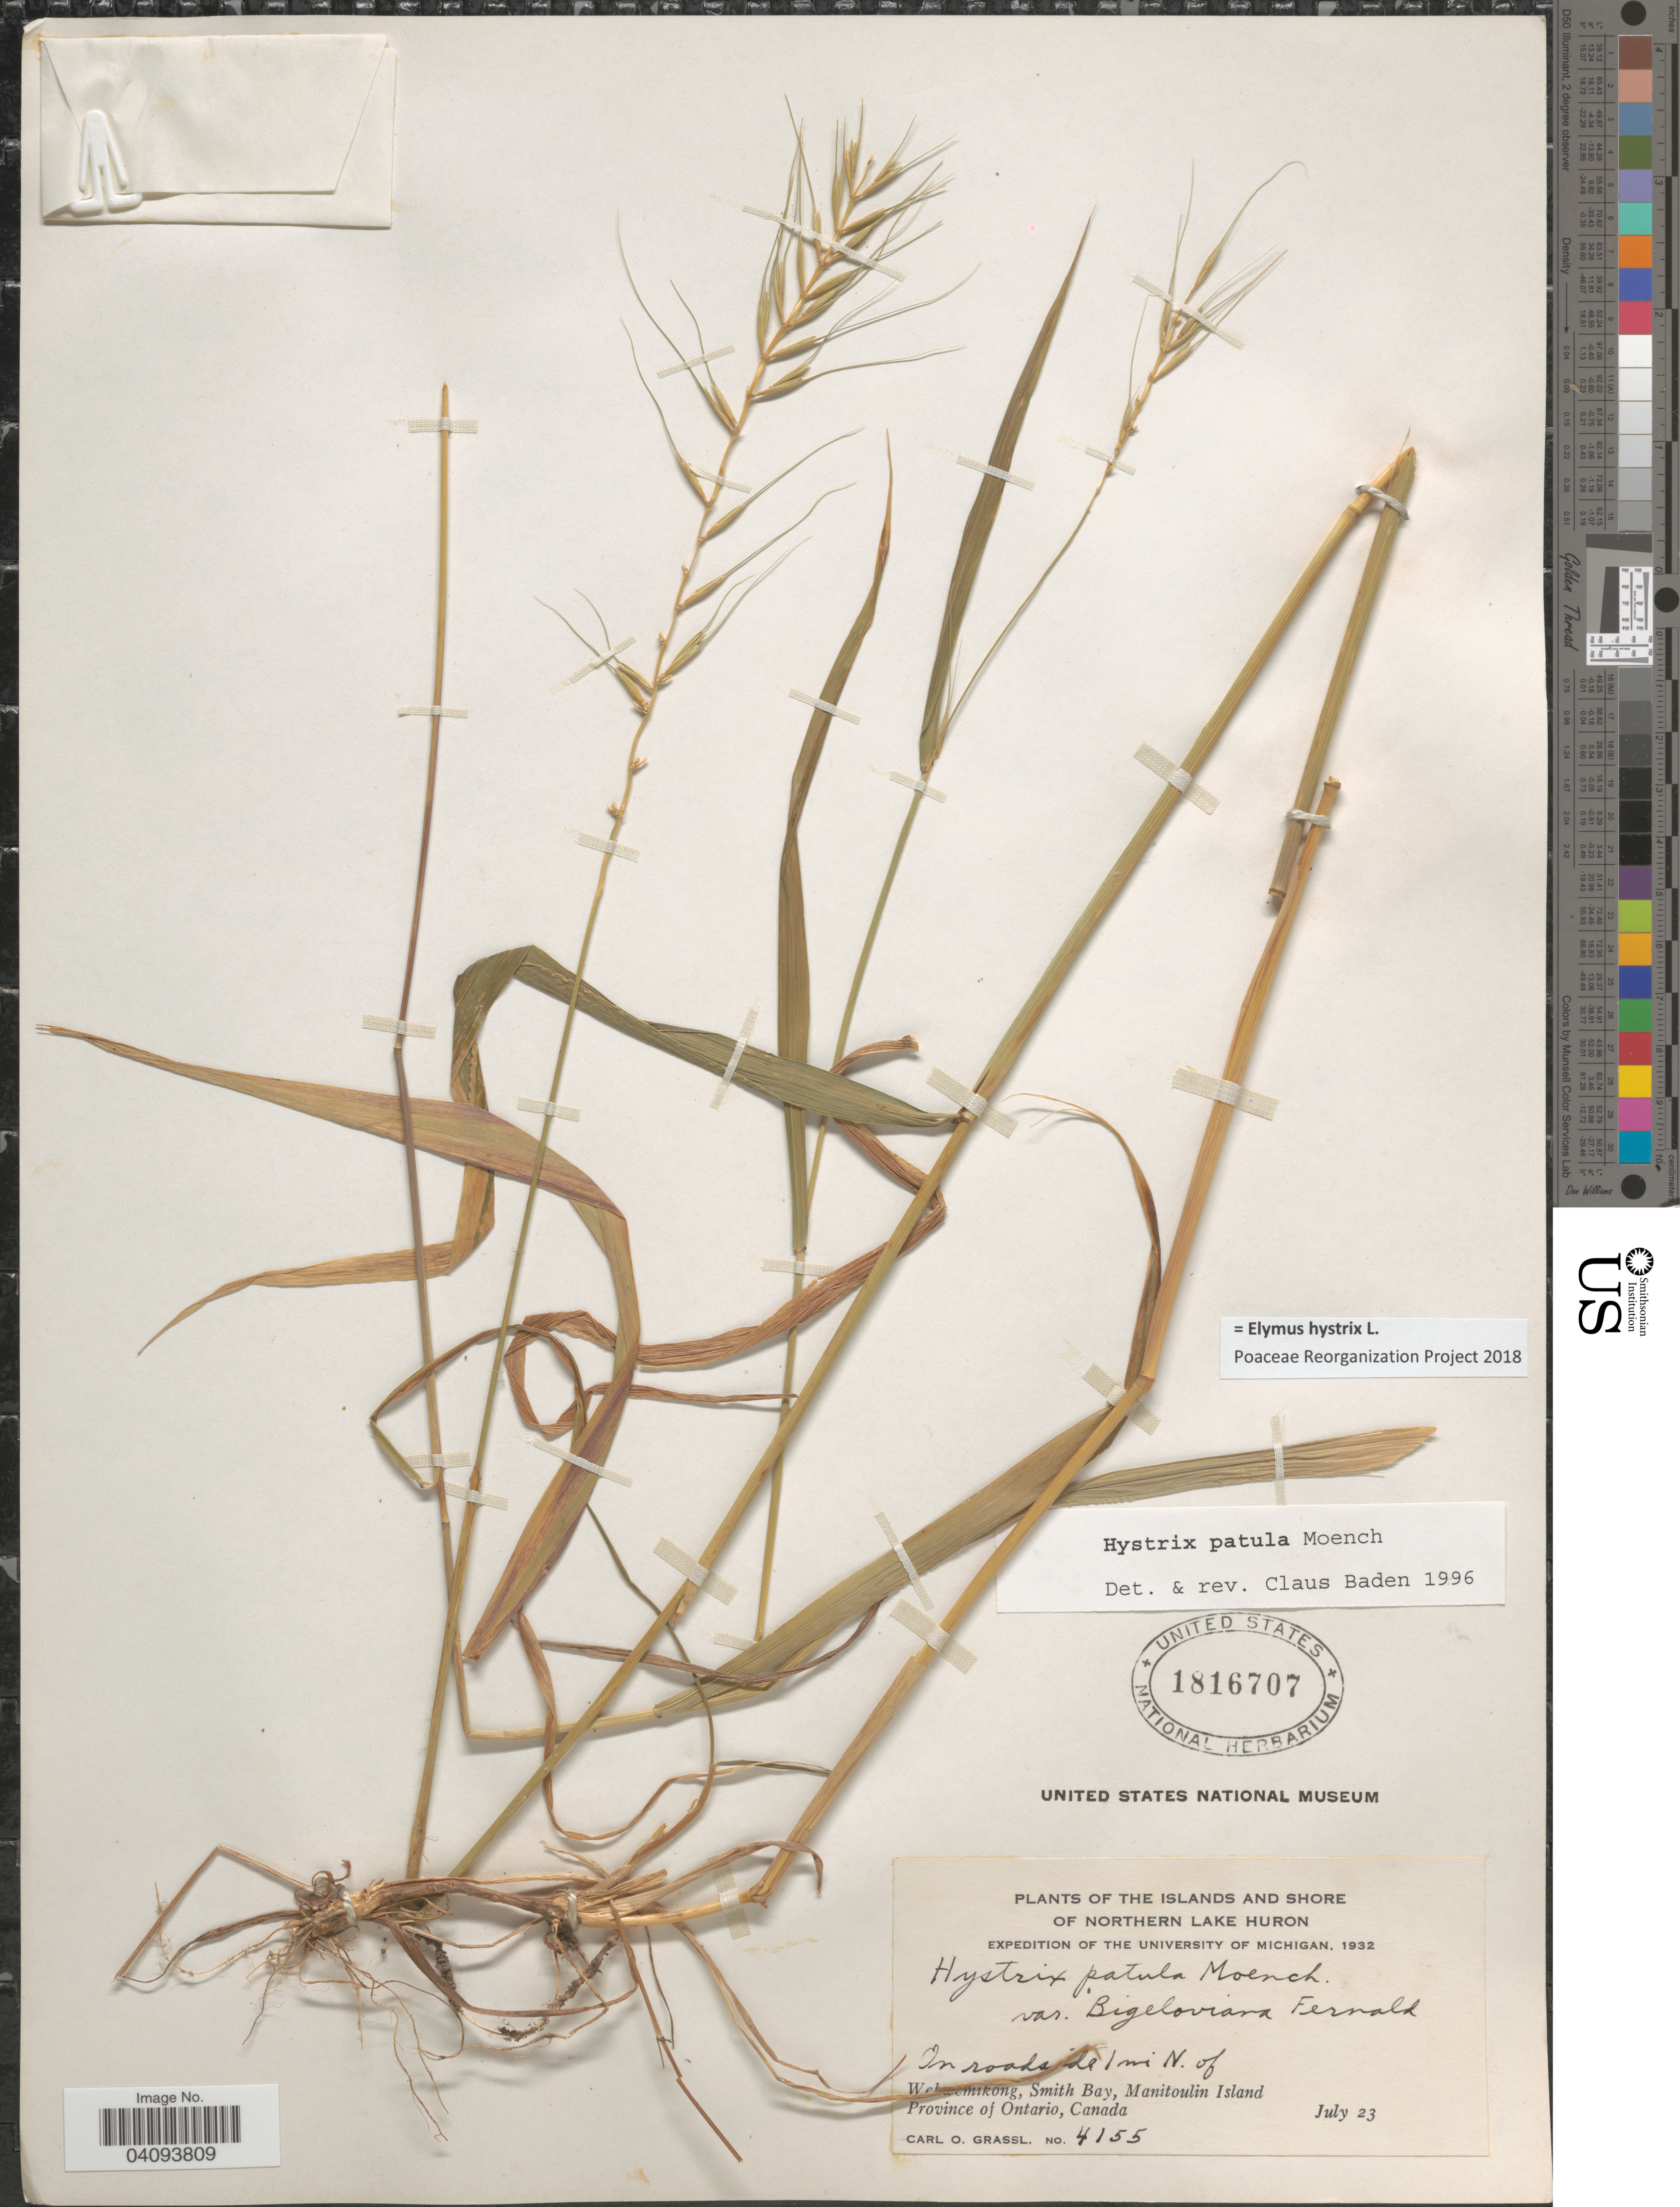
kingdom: Plantae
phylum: Tracheophyta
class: Liliopsida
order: Poales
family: Poaceae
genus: Elymus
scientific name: Elymus hystrix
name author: L.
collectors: C. Grassl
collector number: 4155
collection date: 1932-07-23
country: Canada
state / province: Ontario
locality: The Islands and Shore of Northern Lake Huron. Expedition of the University of Michigan, 1932. On roadside 1 mi N. of Wikwemikong, Smith Bay, Manitoulin Island.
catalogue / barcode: US 1816707